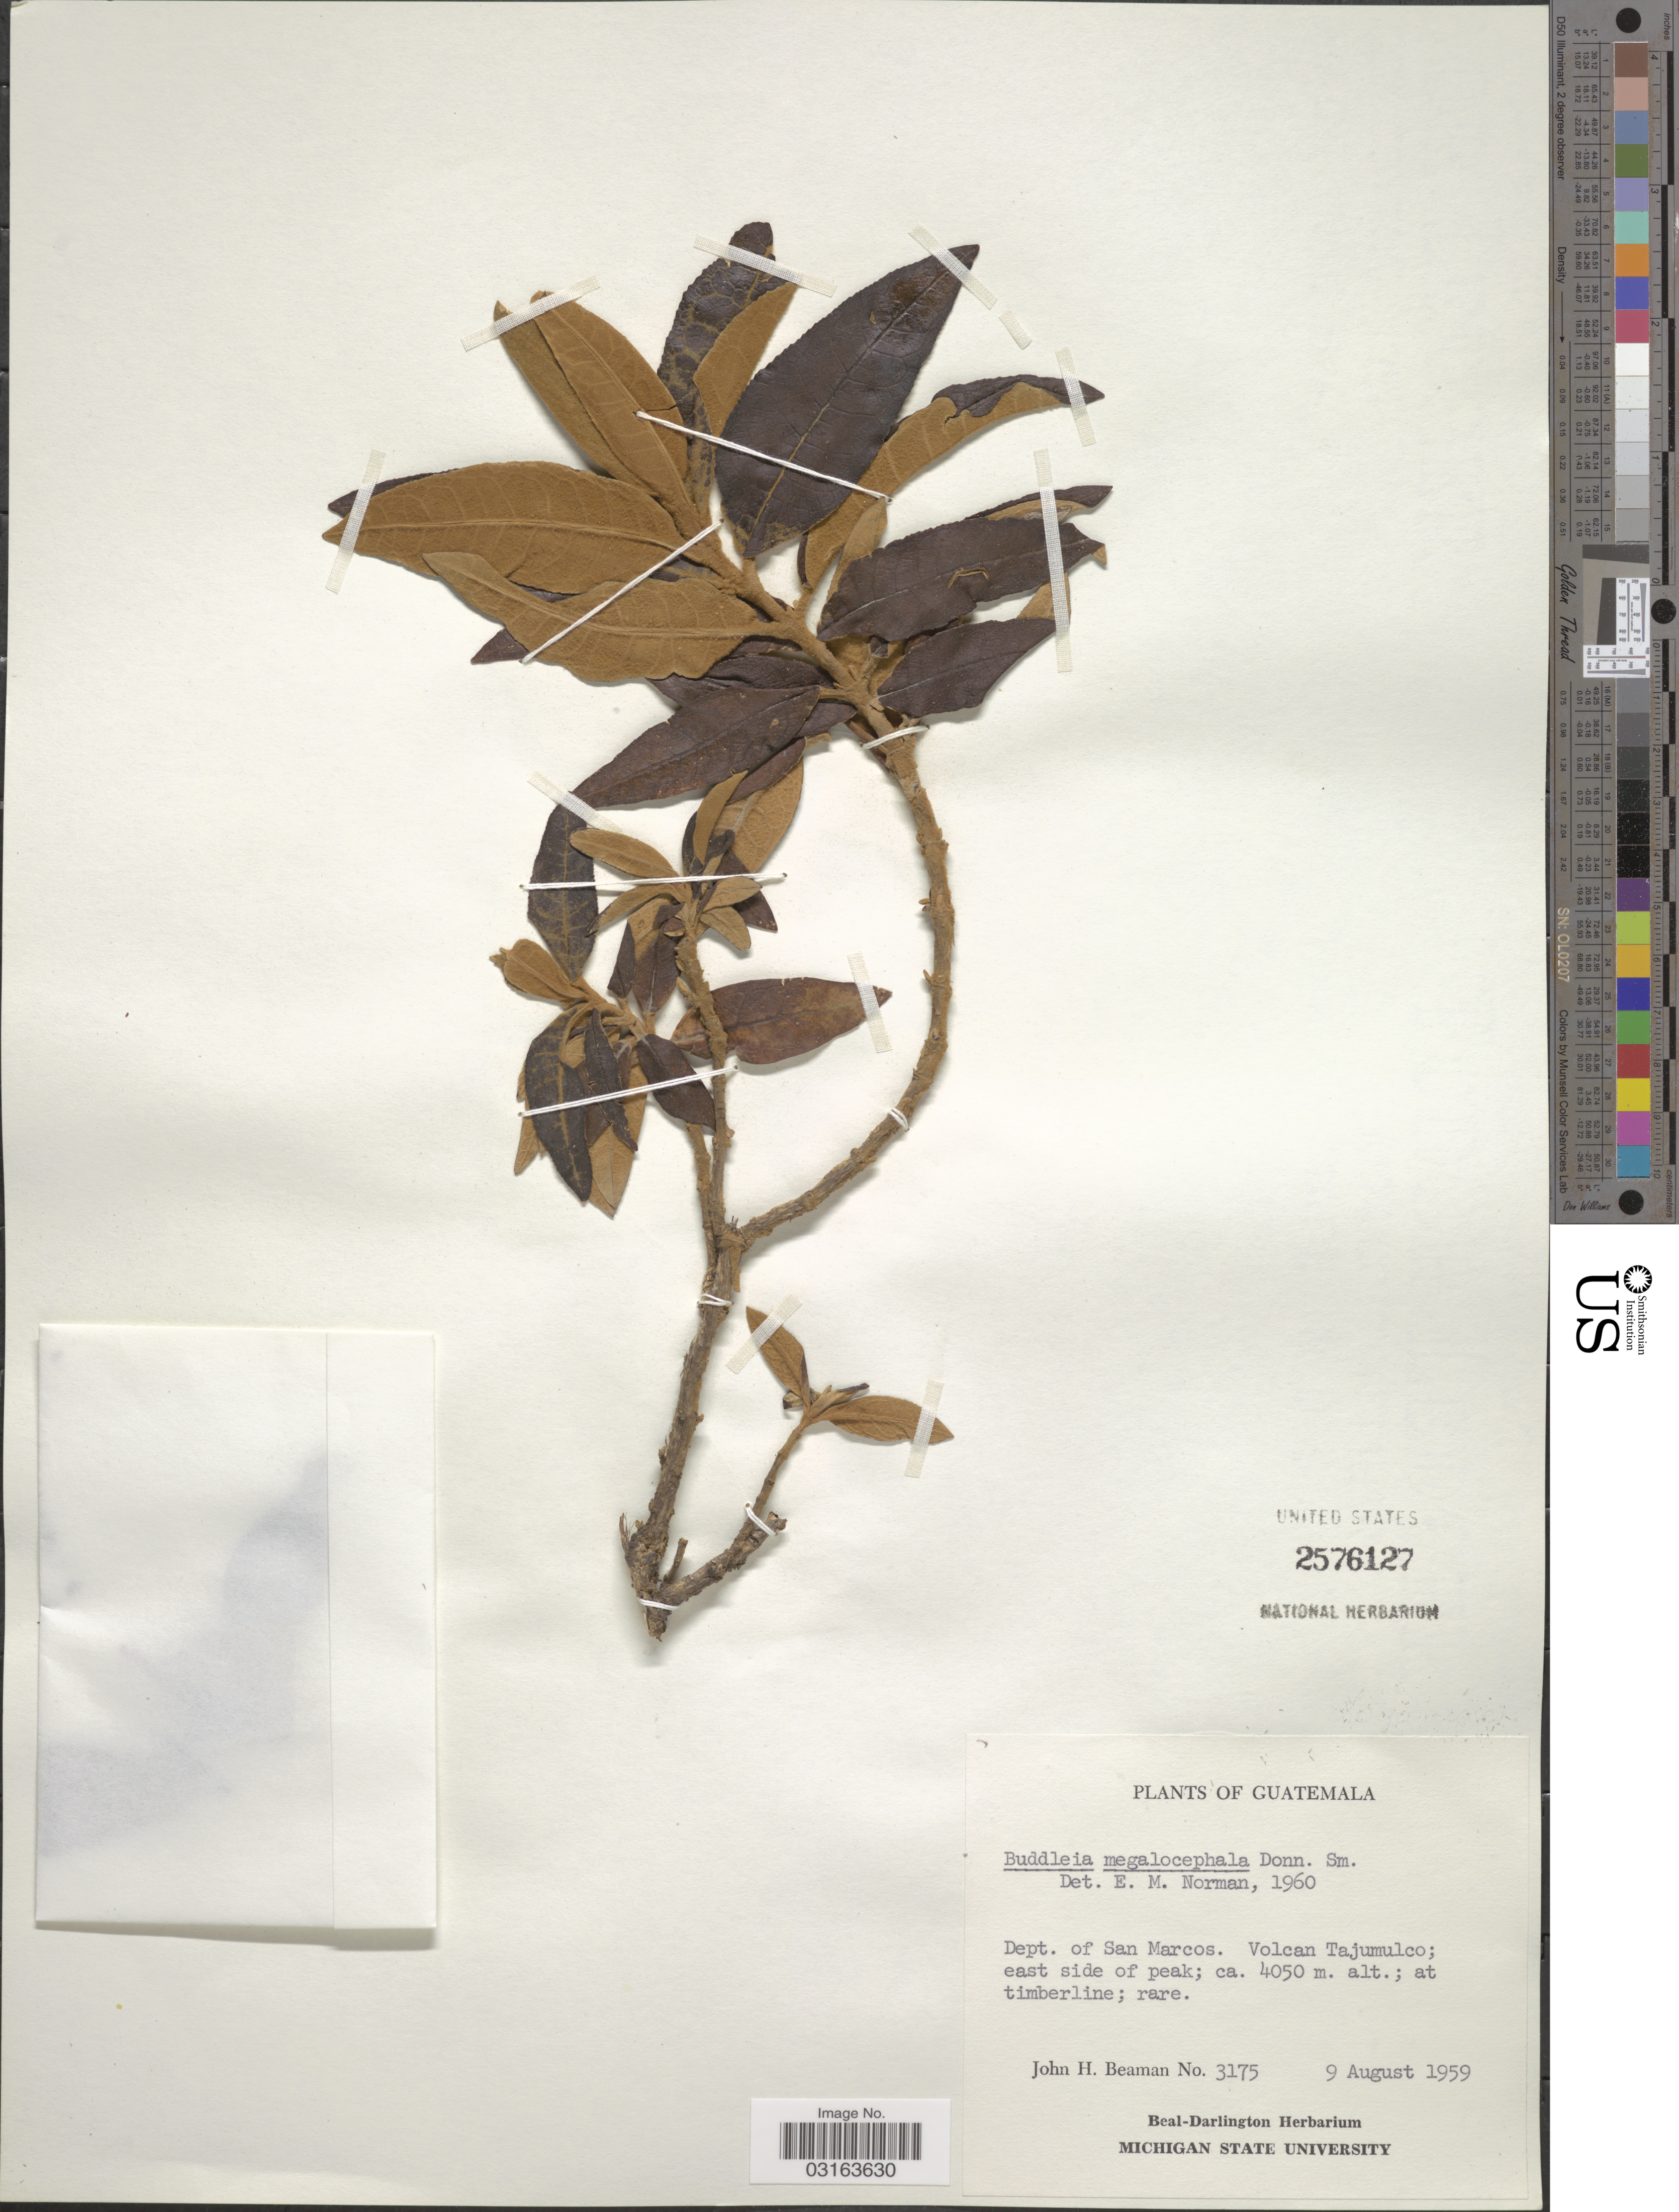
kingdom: Plantae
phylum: Tracheophyta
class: Magnoliopsida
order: Lamiales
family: Scrophulariaceae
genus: Buddleja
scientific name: Buddleja megalocephala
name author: Donn. Sm.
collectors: J. H. Beaman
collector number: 3175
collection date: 1959-08-09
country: Guatemala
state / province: San Marcos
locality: Dept. of San Marcos. Volcan Tajumulco; east side of peak.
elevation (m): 4050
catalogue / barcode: US 2576127